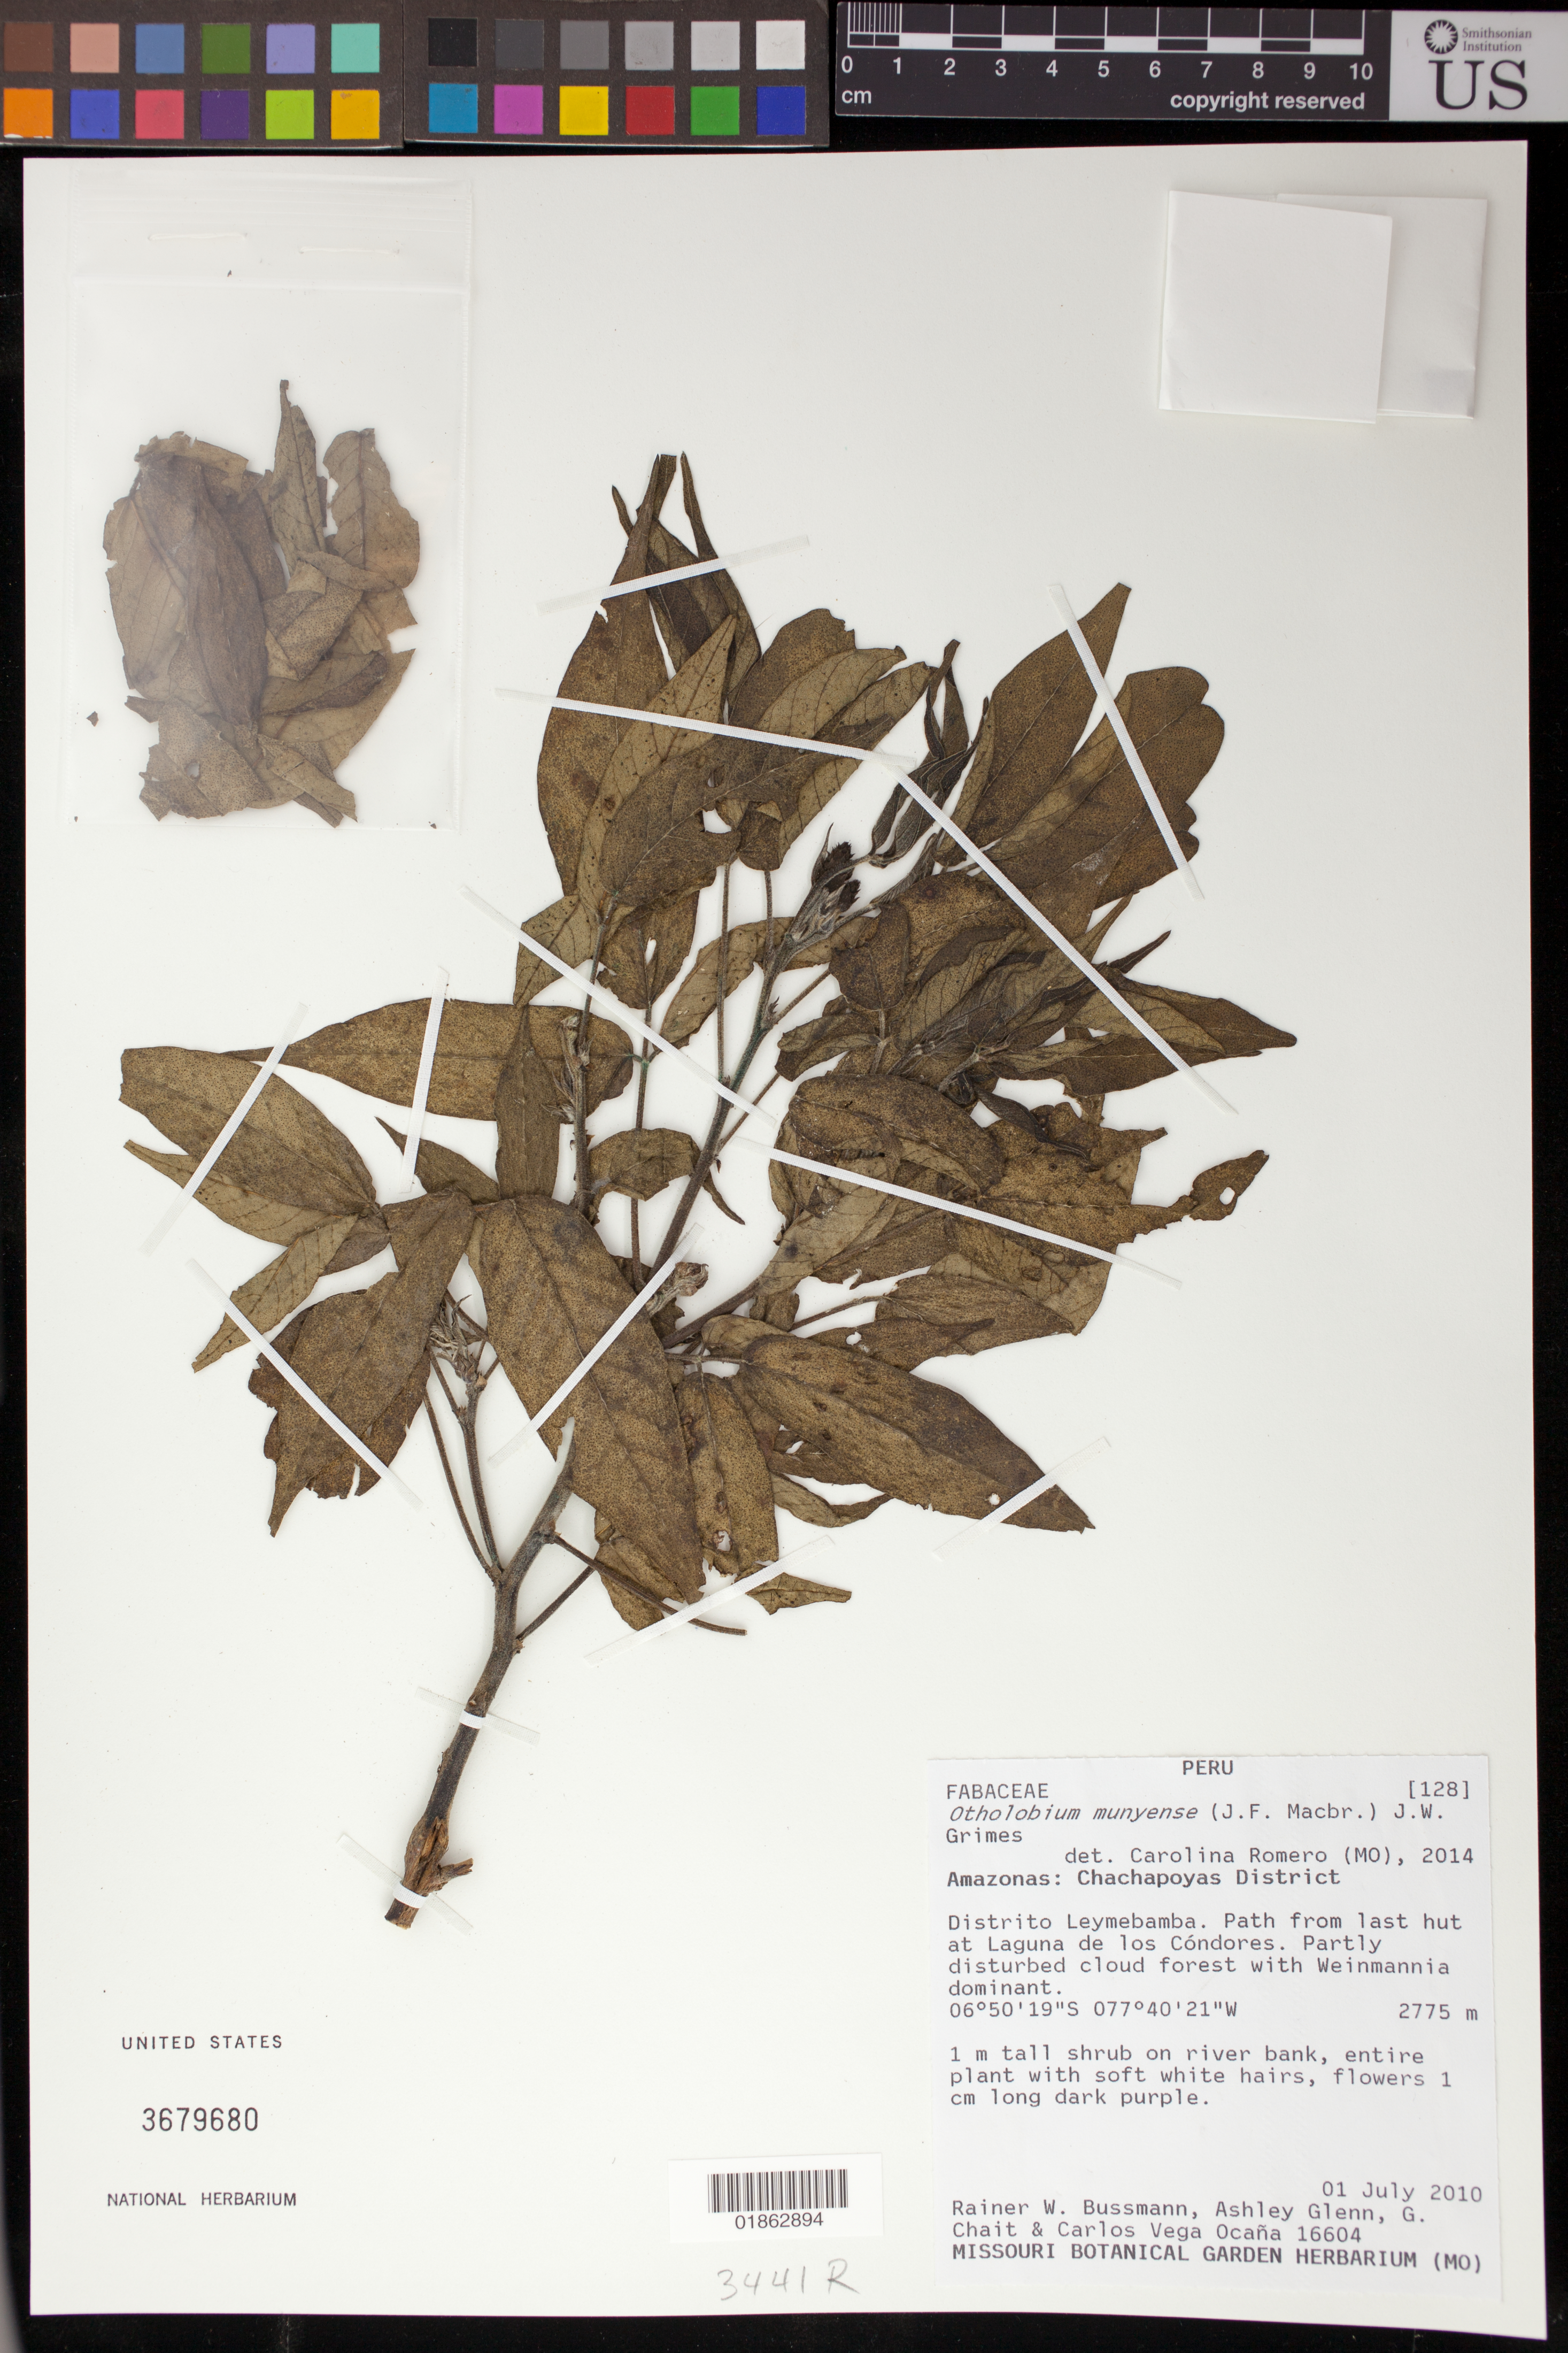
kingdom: Plantae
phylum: Tracheophyta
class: Magnoliopsida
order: Fabales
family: Fabaceae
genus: Otholobium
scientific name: Otholobium munyense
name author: (J.F. Macbr.) J.W. Grimes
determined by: Romero, Carolina, (MO), Missouri Botanical Garden (UNITED STATES)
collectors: R. W. Bussmann, A. Glenn, G. Chait & C. Vega Ocaña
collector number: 16604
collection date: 2010-07-01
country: Peru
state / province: Amazonas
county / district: Chachapoyas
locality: Distrito Leymebamba. Path from last hut at Laguna de los Condores.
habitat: Partly disturbed cloud forest with Weinmannia dominant.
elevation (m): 2775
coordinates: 6 50 19 S, 77 44 21 W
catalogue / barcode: US 3679680